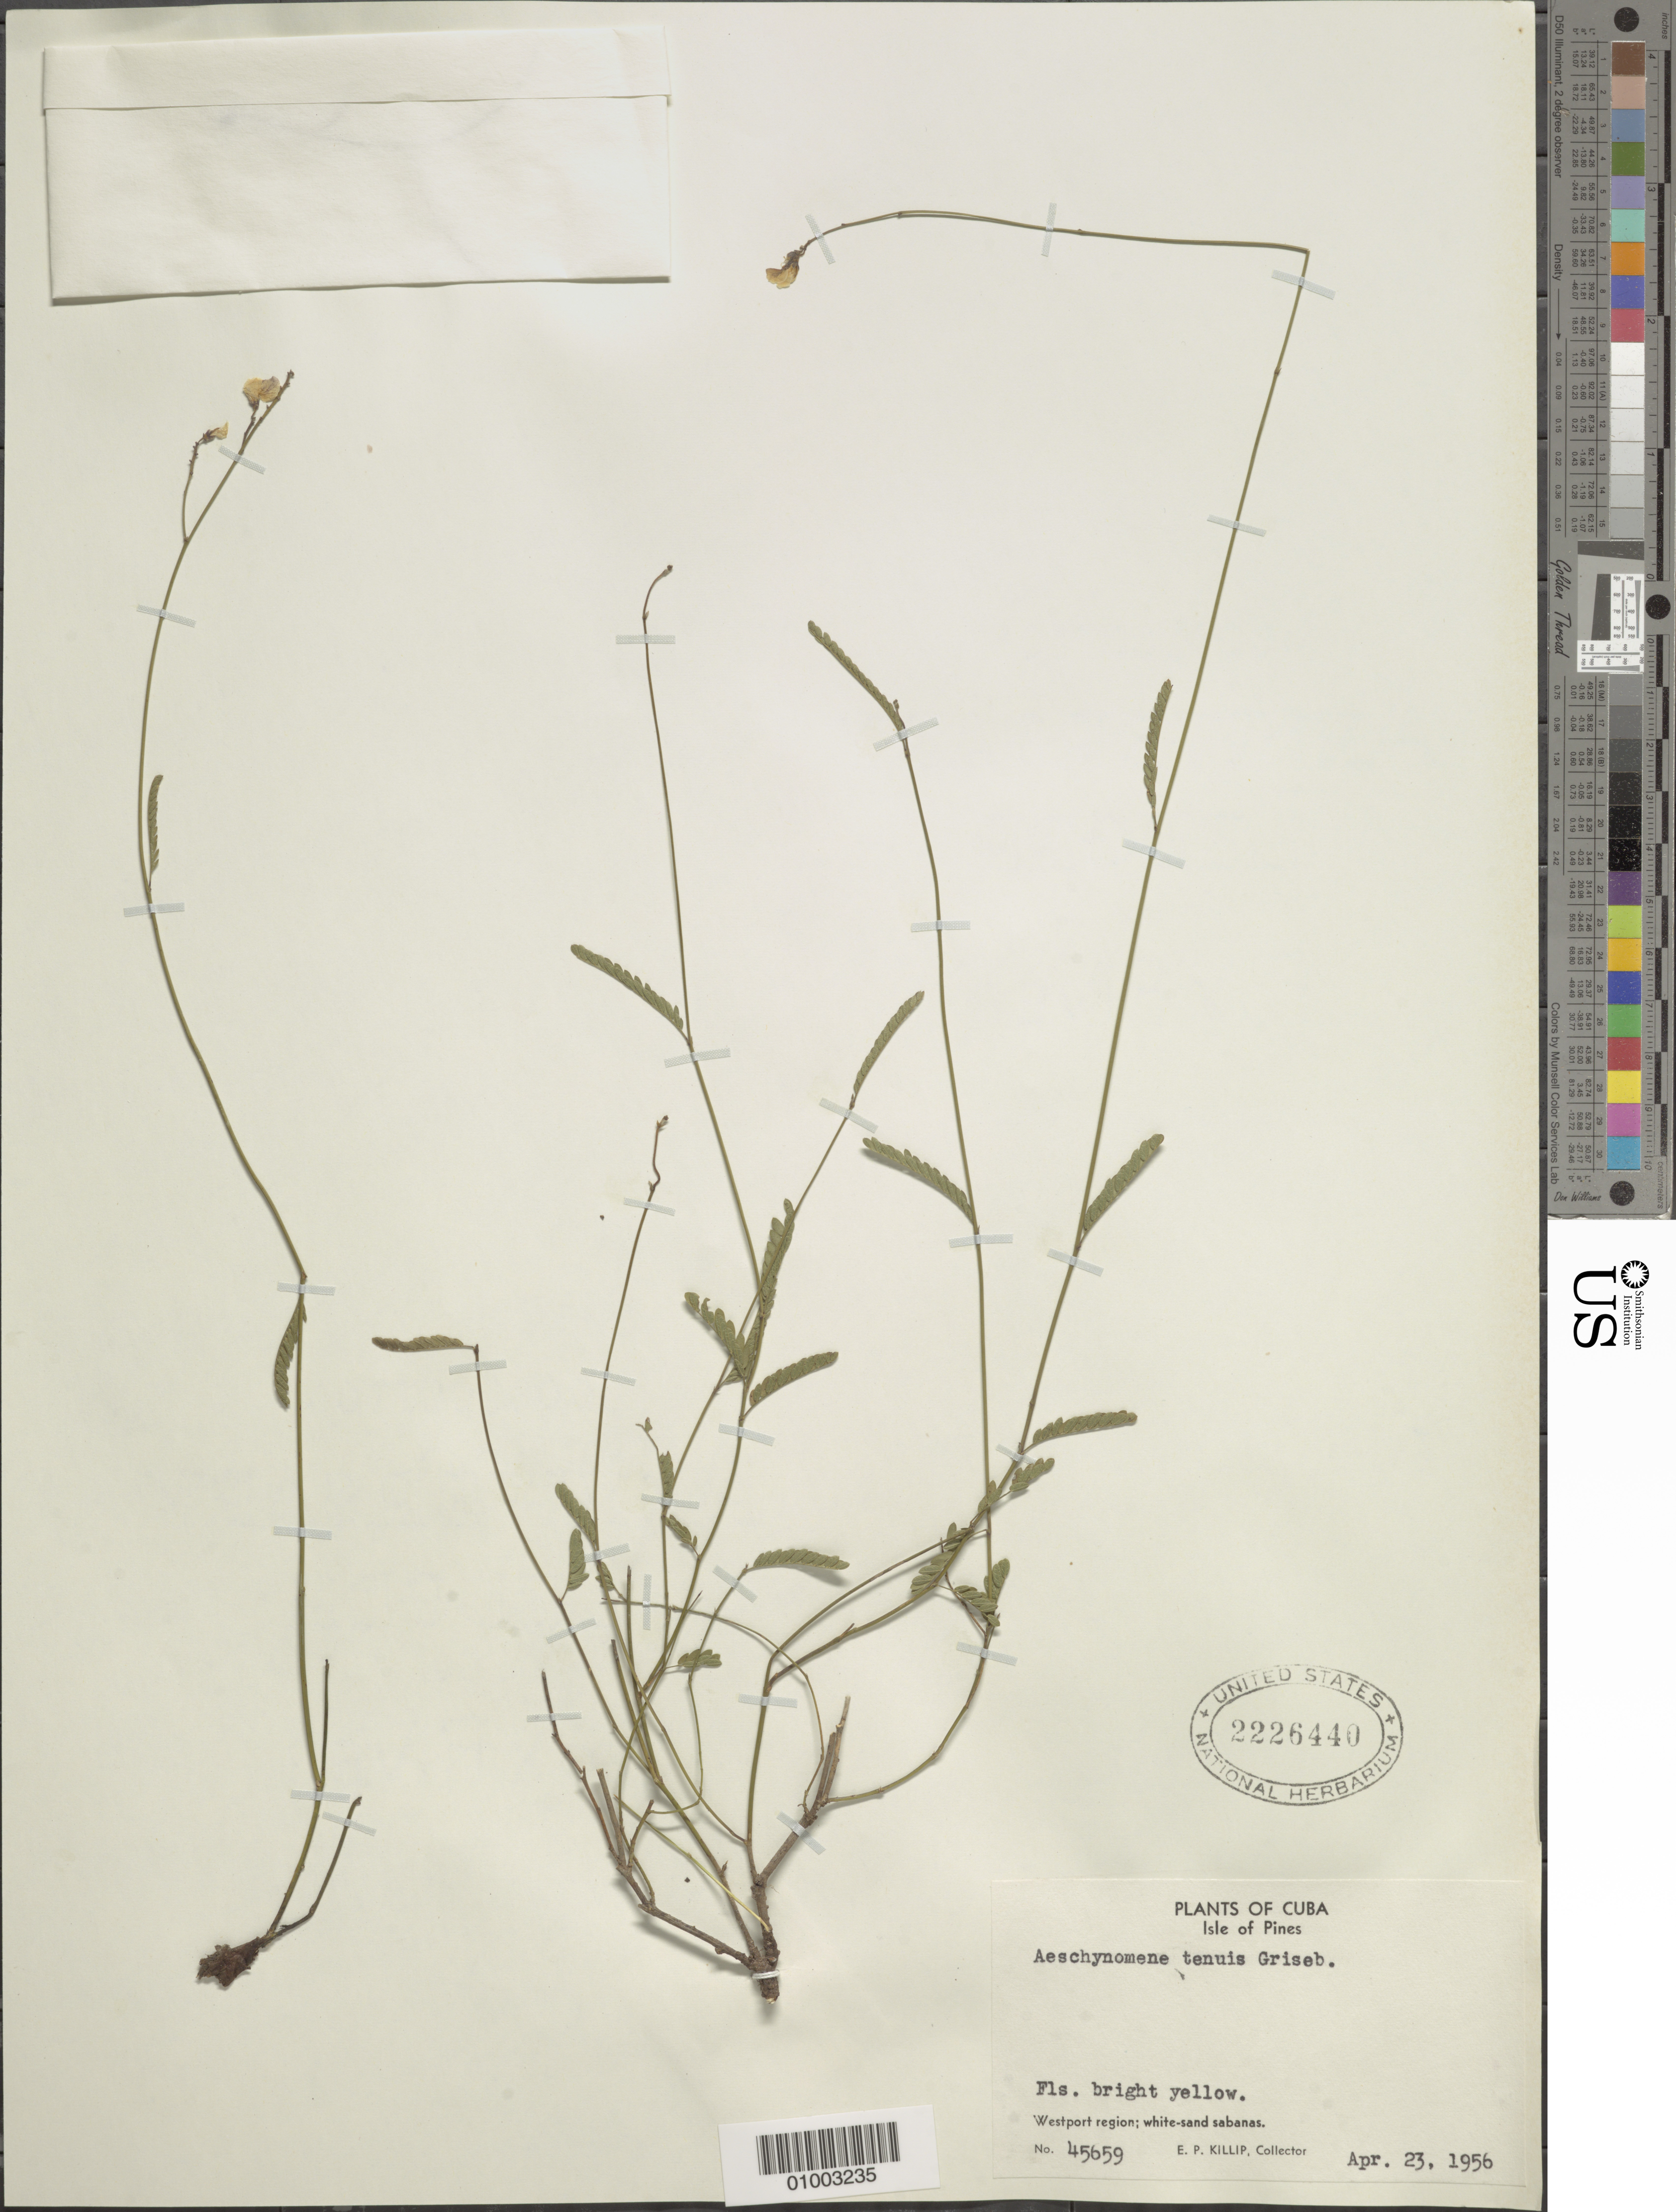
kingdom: Plantae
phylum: Tracheophyta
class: Magnoliopsida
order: Fabales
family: Fabaceae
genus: Aeschynomene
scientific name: Aeschynomene tenuis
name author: Griseb.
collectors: E. P. Killip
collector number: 45659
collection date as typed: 23 Apr 1956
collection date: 1956-04-23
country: Cuba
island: Isla de la Juventud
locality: Westport region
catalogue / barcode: US 2226440